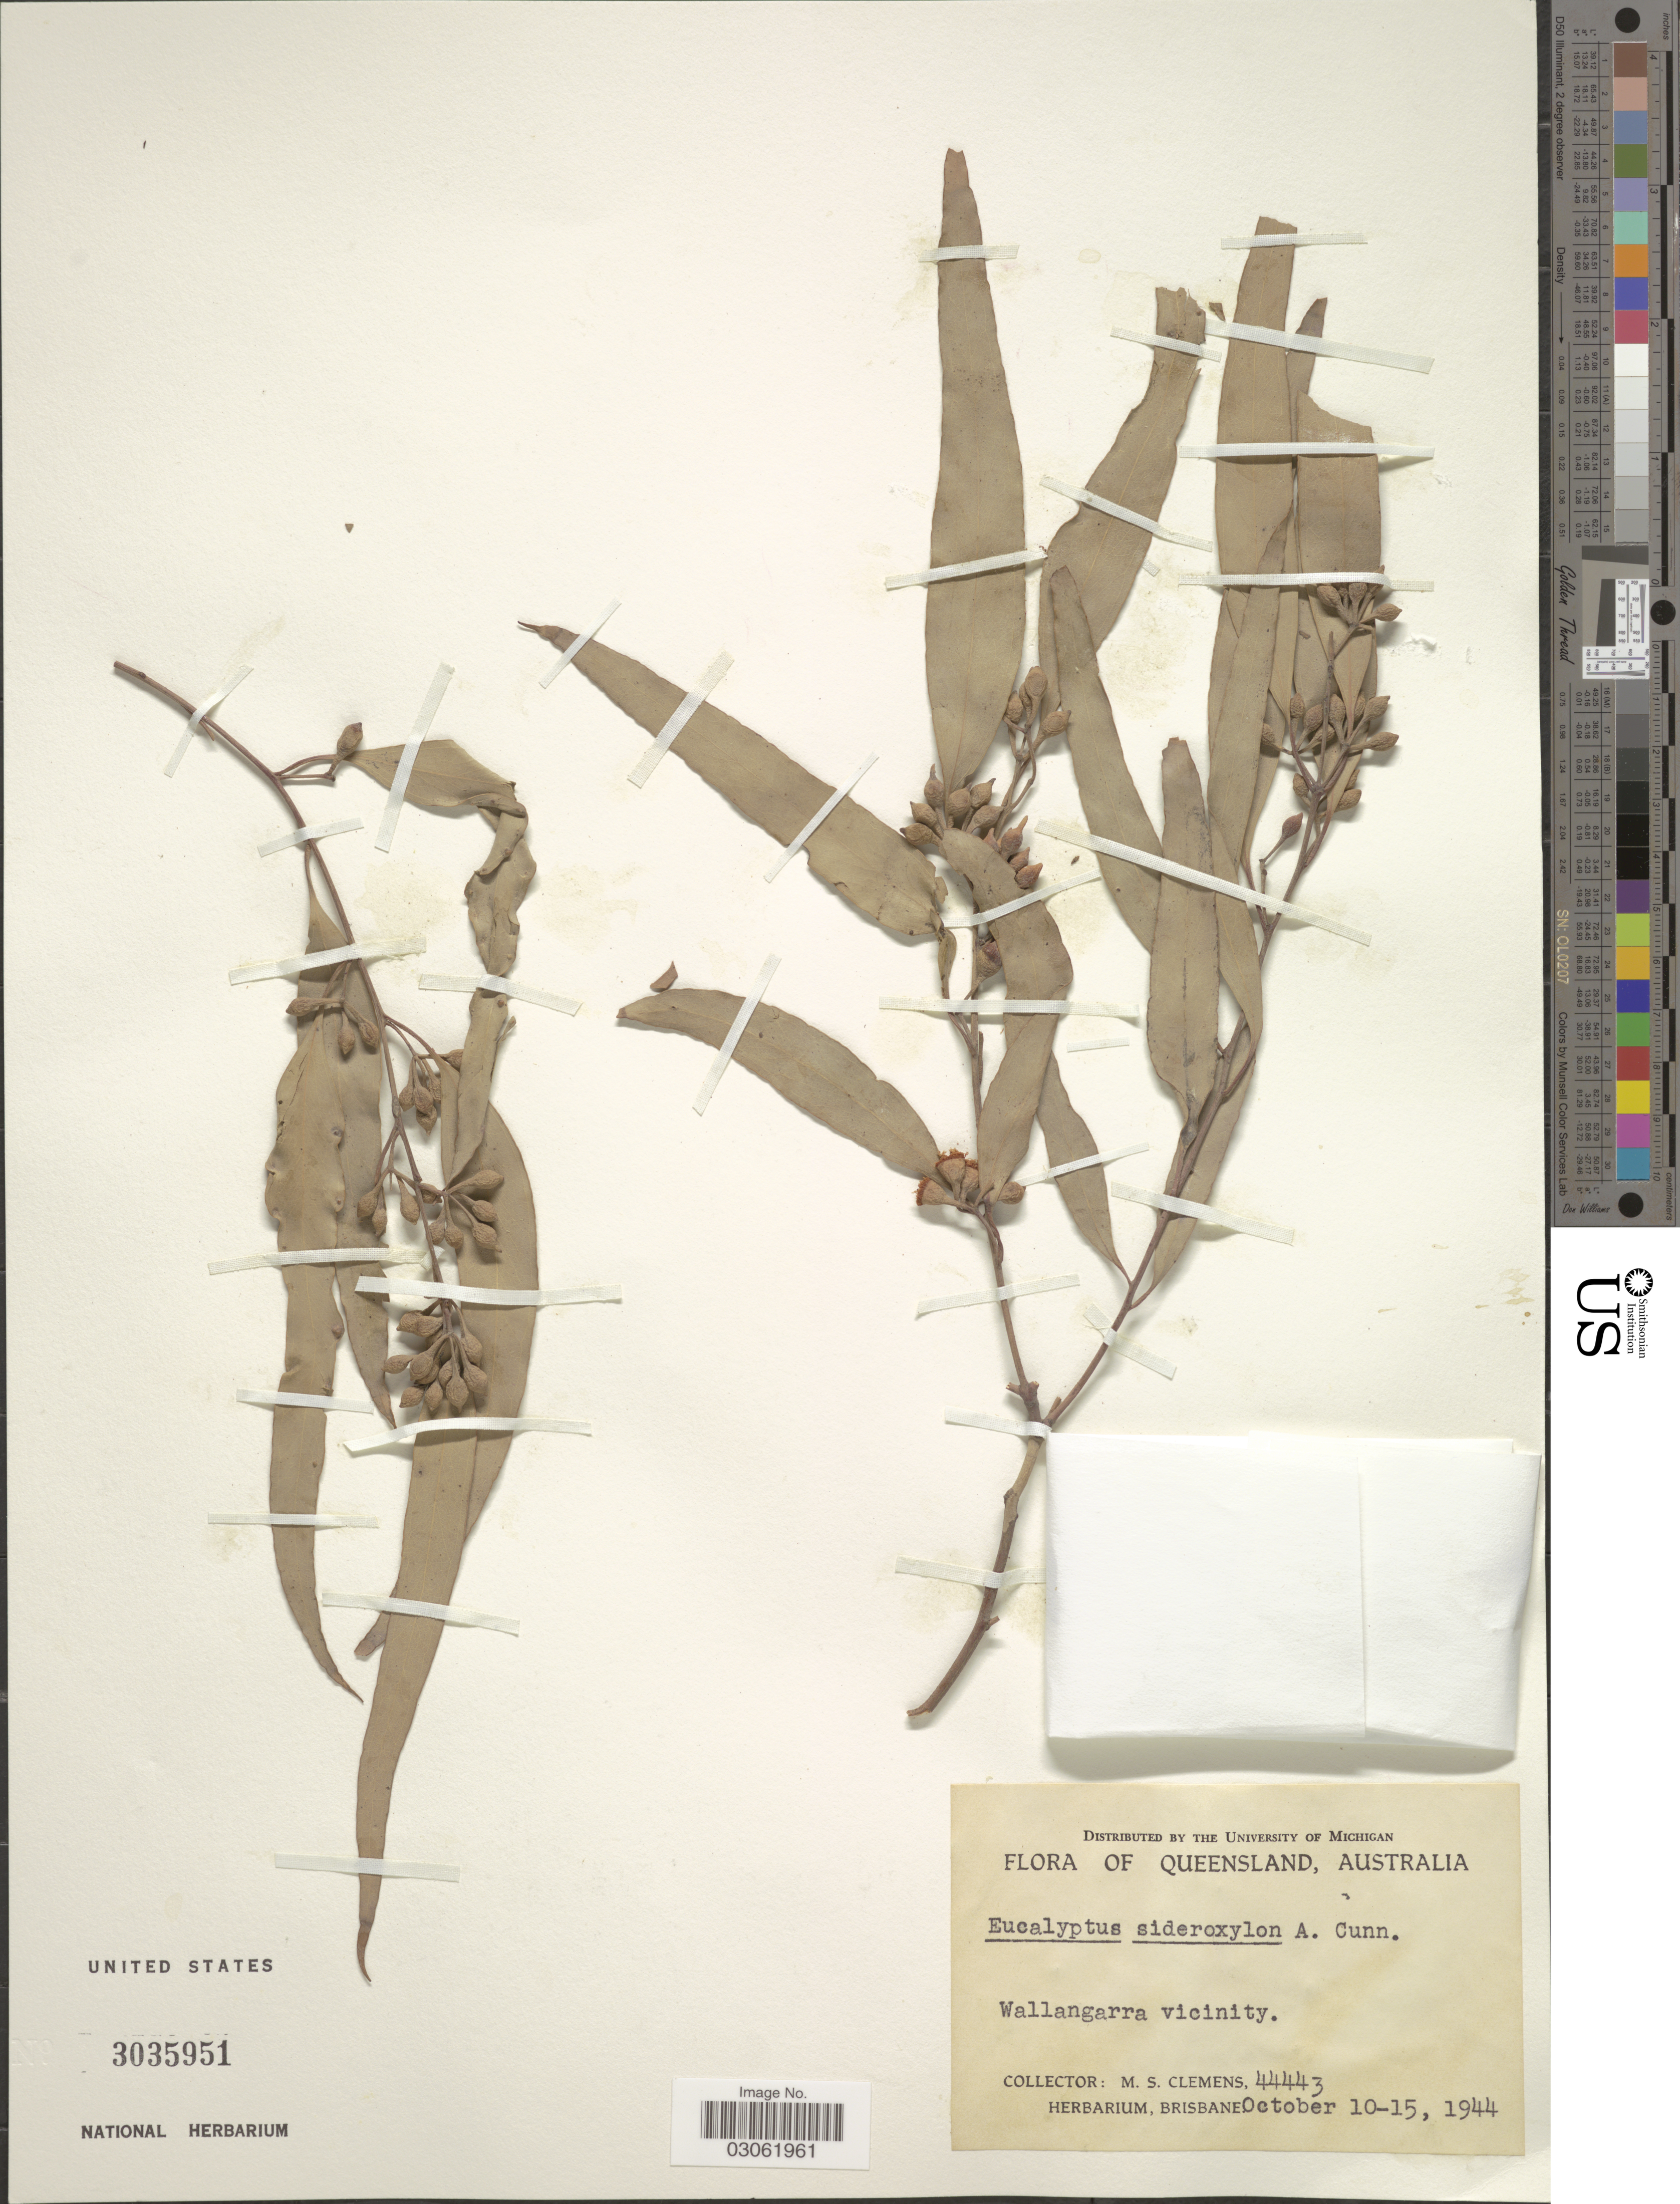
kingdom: Plantae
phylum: Tracheophyta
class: Magnoliopsida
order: Myrtales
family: Myrtaceae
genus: Eucalyptus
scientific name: Eucalyptus sideroxylon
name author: A. Cunn. ex Woolls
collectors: M. S. Clemens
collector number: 44443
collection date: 1944-10-10/1944-10-15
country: Australia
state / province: Queensland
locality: Wallangarra vicinity.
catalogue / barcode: US 3035951